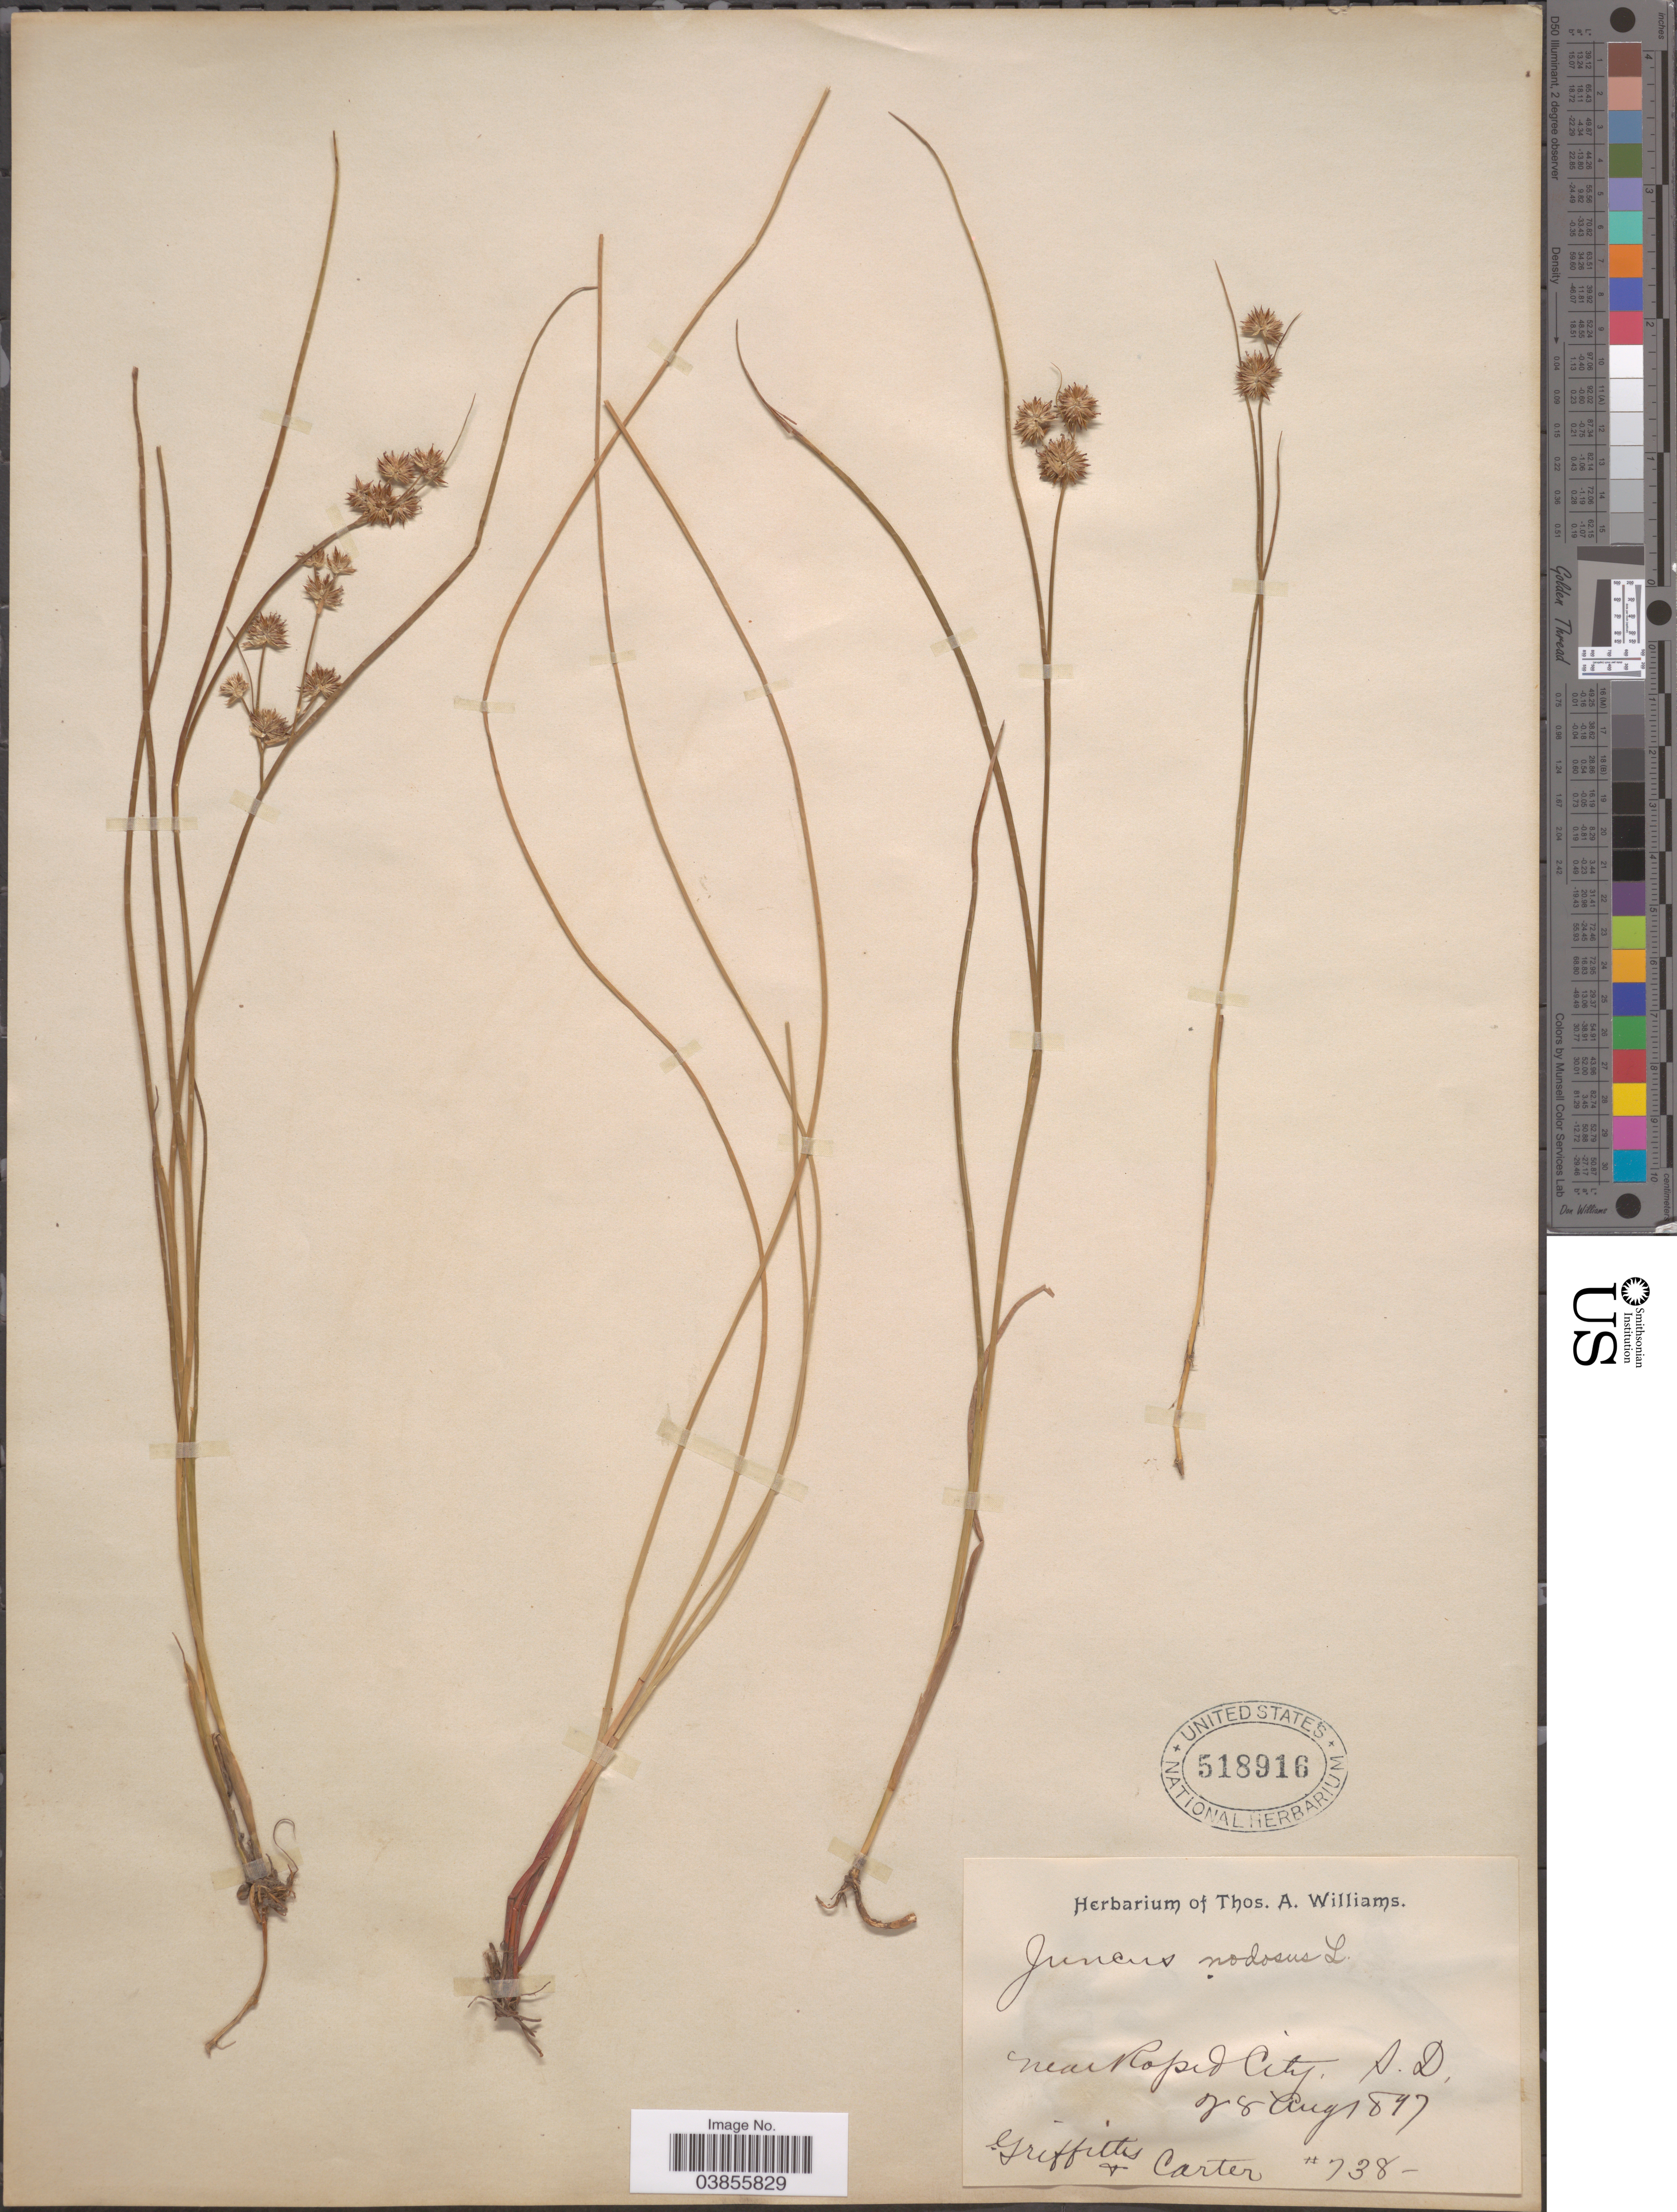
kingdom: Plantae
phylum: Tracheophyta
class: Liliopsida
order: Poales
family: Juncaceae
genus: Juncus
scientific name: Juncus nodosus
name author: L.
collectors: J. K. Small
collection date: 1890-06-27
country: United States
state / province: Pennsylvania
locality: Vicinity of Reinholds, Lancaster Co.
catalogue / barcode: US 26884